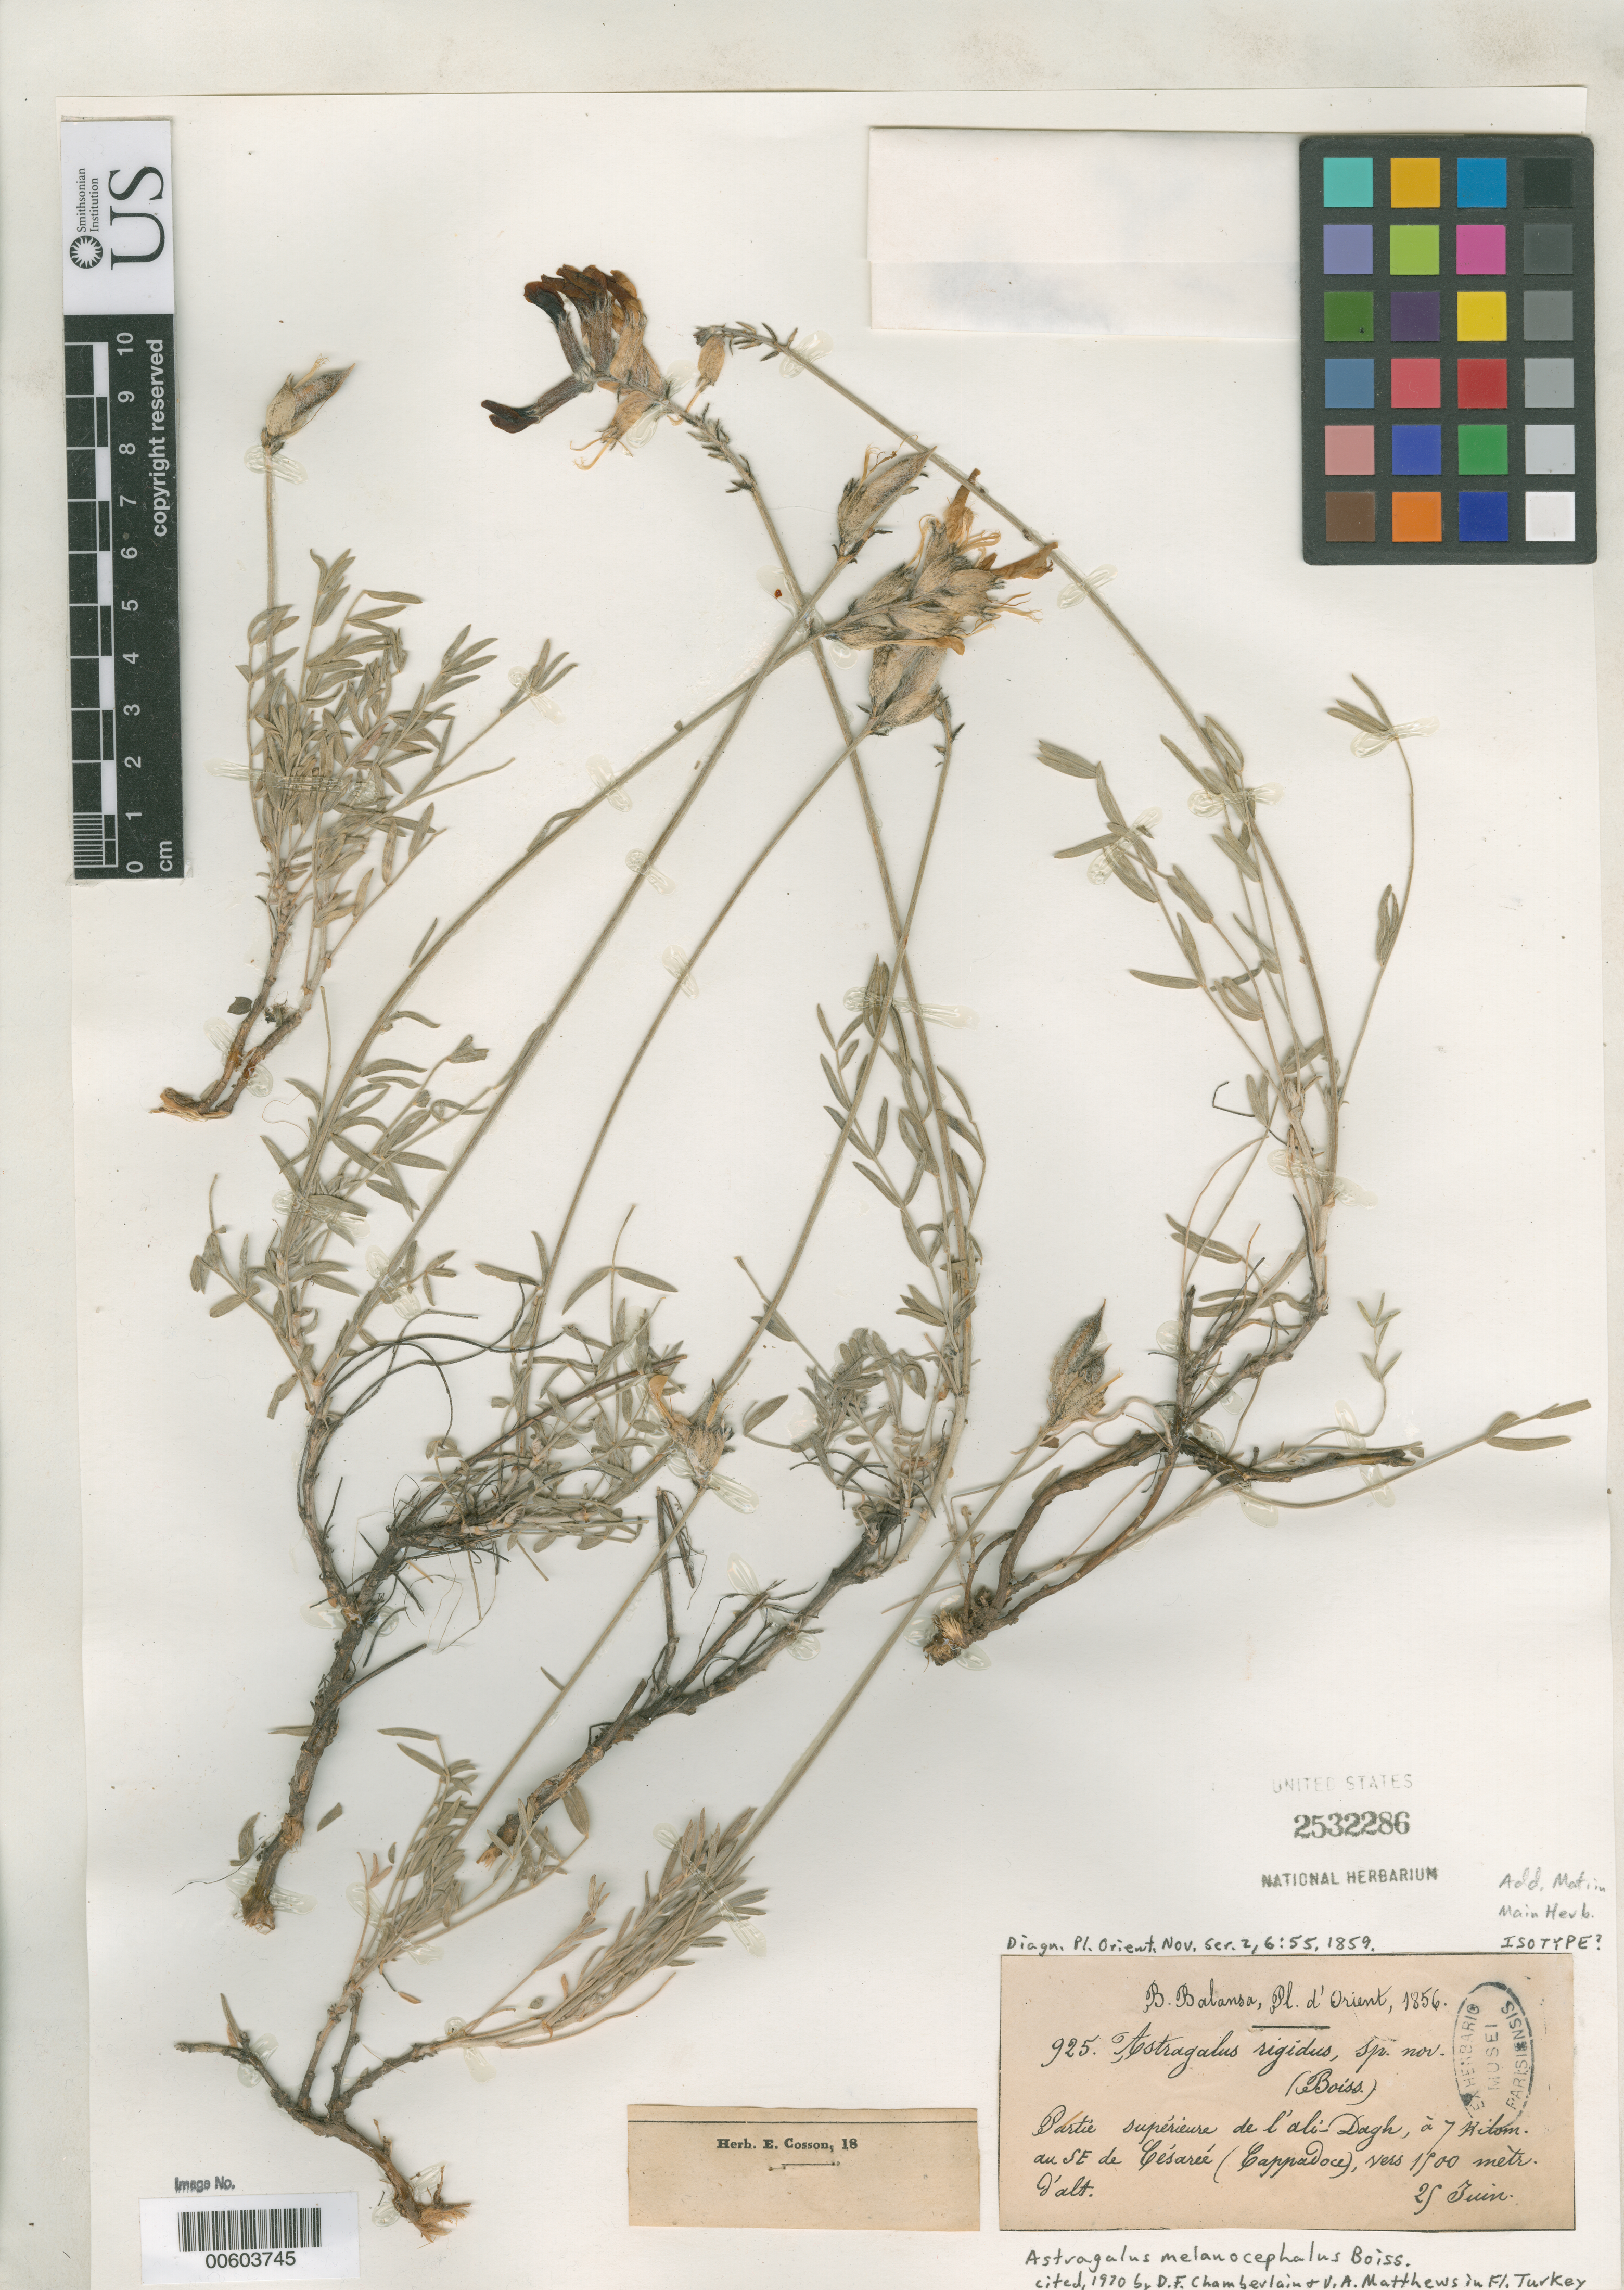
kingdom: Plantae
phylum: Tracheophyta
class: Magnoliopsida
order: Fabales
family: Fabaceae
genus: Astragalus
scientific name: Astragalus rigidus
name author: Boiss.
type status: Possible Isotype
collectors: B. Balansa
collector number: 925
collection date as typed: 29 Jun 1856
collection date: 1856-06-29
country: Turkey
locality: Partie superieure de L' Ali Dagh, a 7 Kitom. au SE de Cesaree, Cappadocia.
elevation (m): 1500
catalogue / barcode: US 2532286